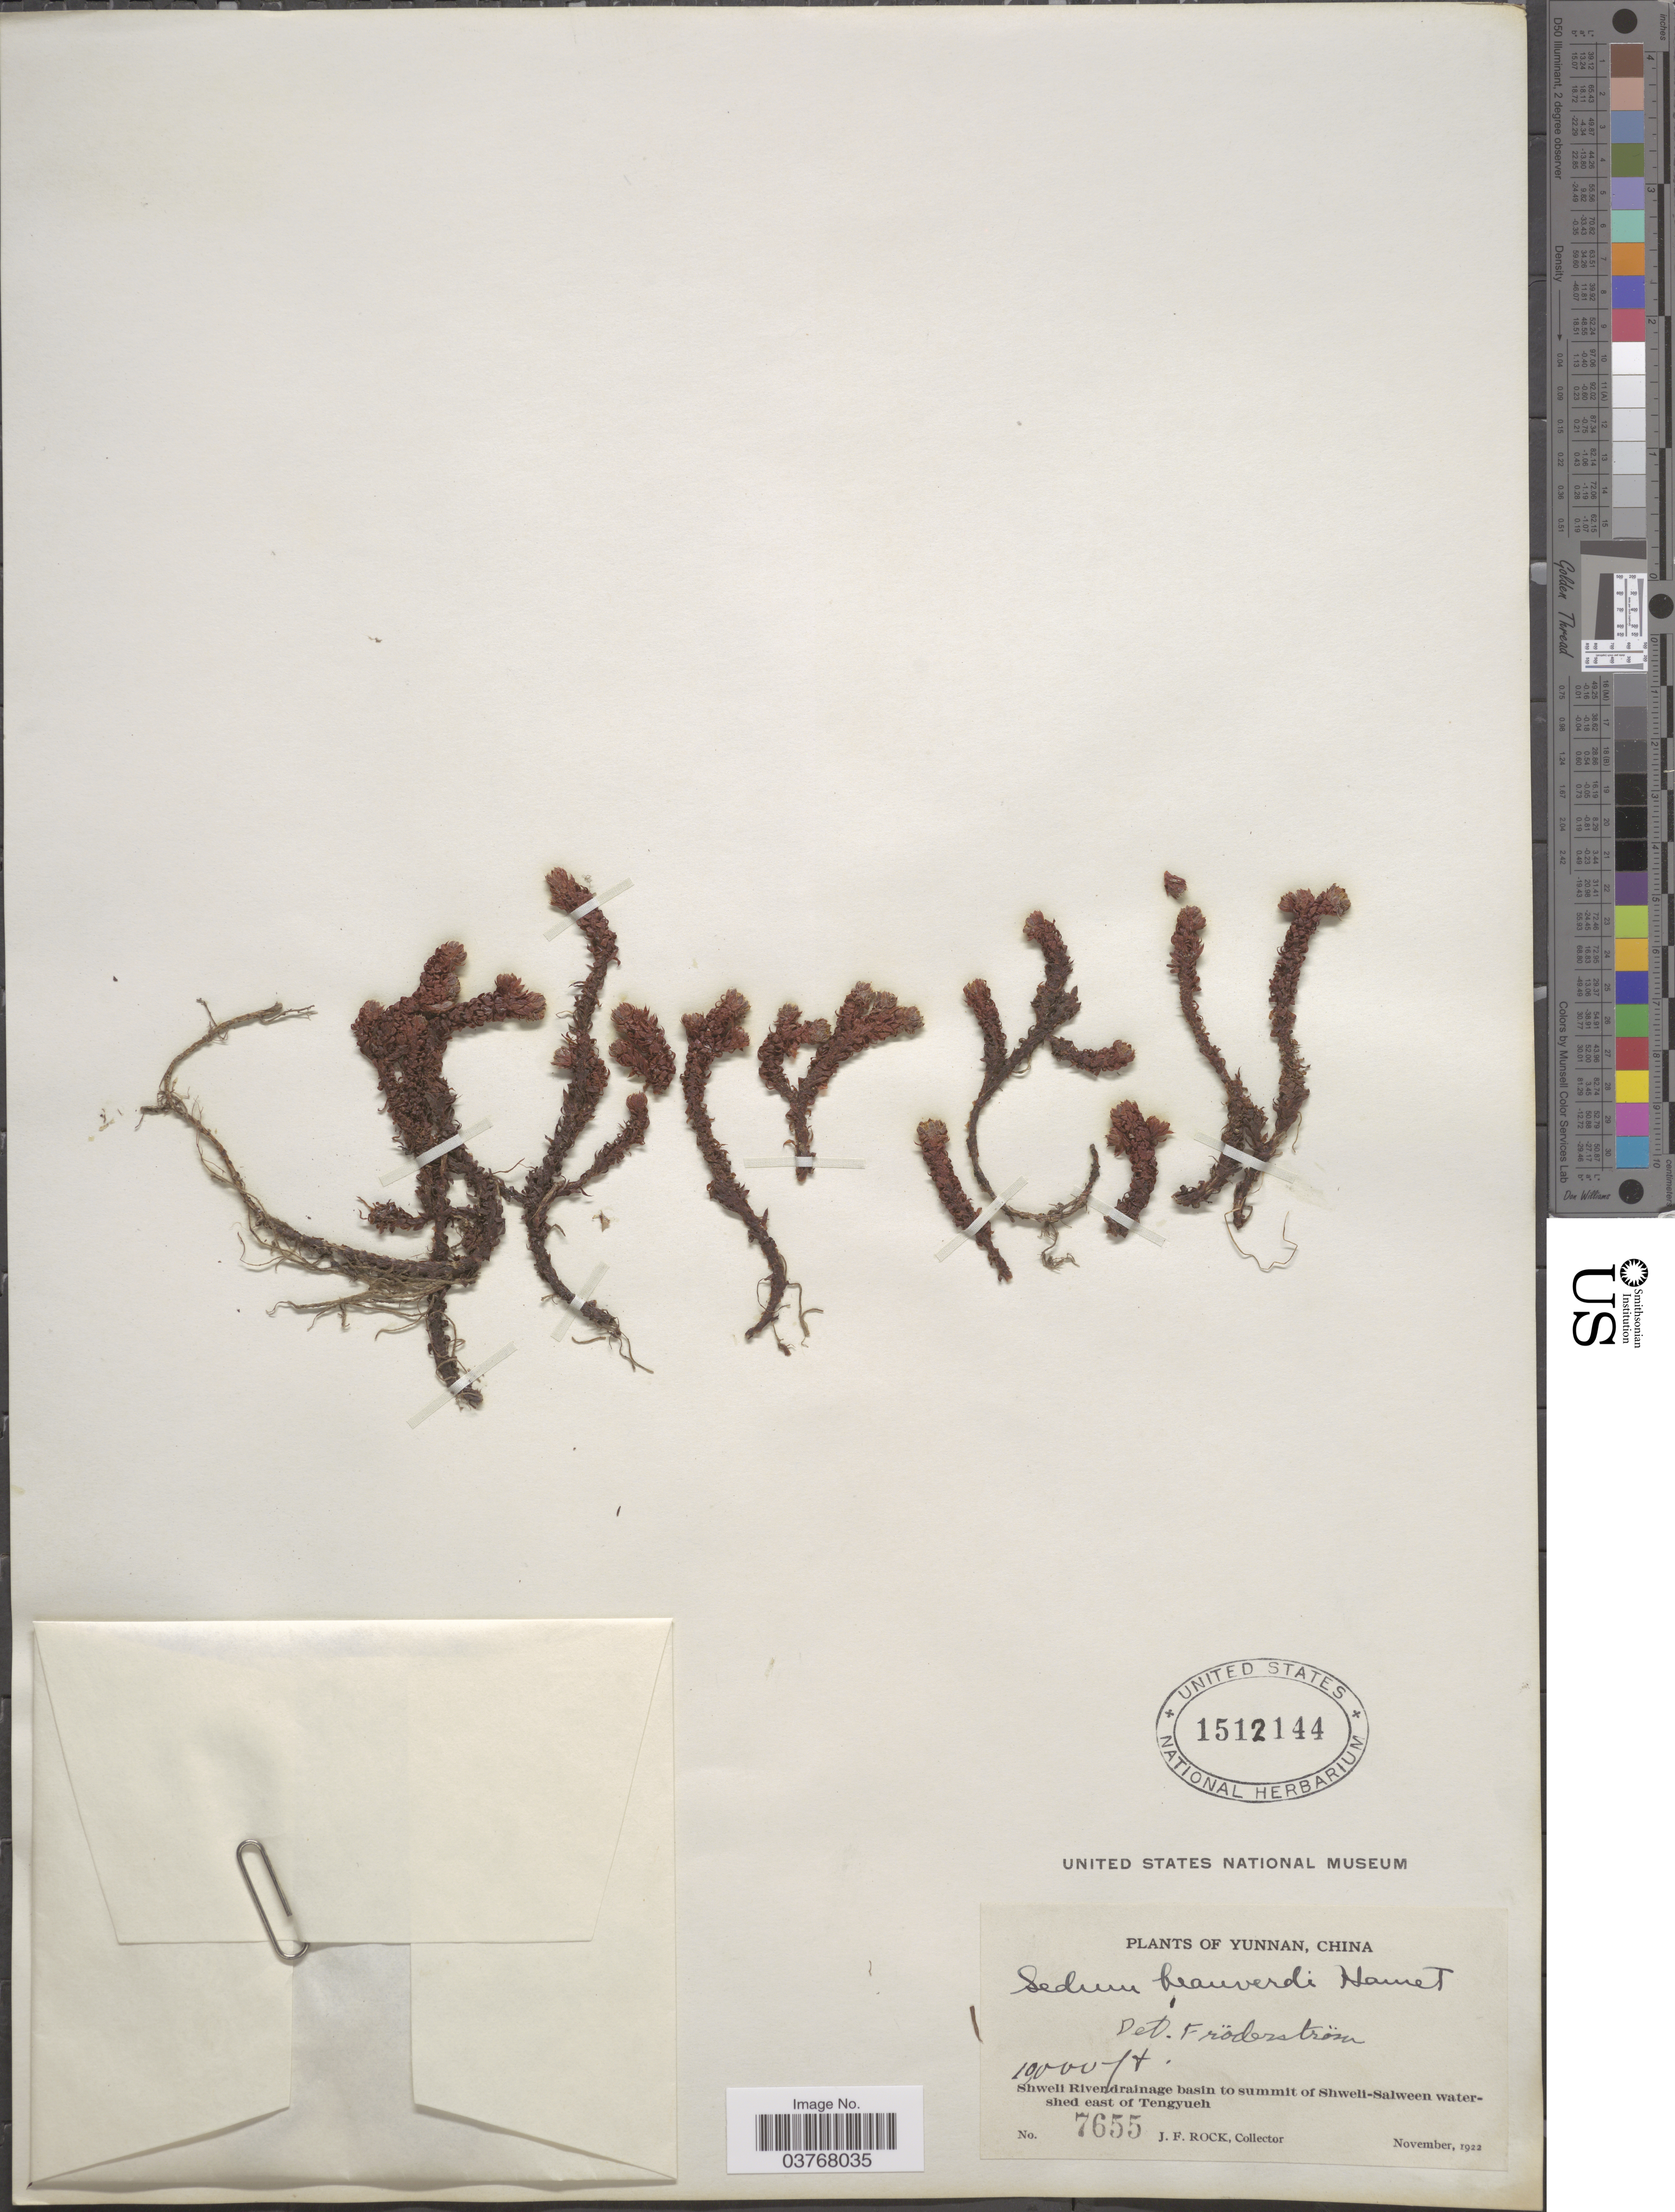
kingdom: Plantae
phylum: Tracheophyta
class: Magnoliopsida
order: Saxifragales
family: Crassulaceae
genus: Sedum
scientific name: Sedum beauverdii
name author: Raym.-Hamet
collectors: J. Rock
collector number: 7655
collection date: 1922-11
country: China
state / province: Yunnan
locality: Shweli River drainage basin to summit of Shweli-Salween watershed east of Tengyueh.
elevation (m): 3048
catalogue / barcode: US 1512144